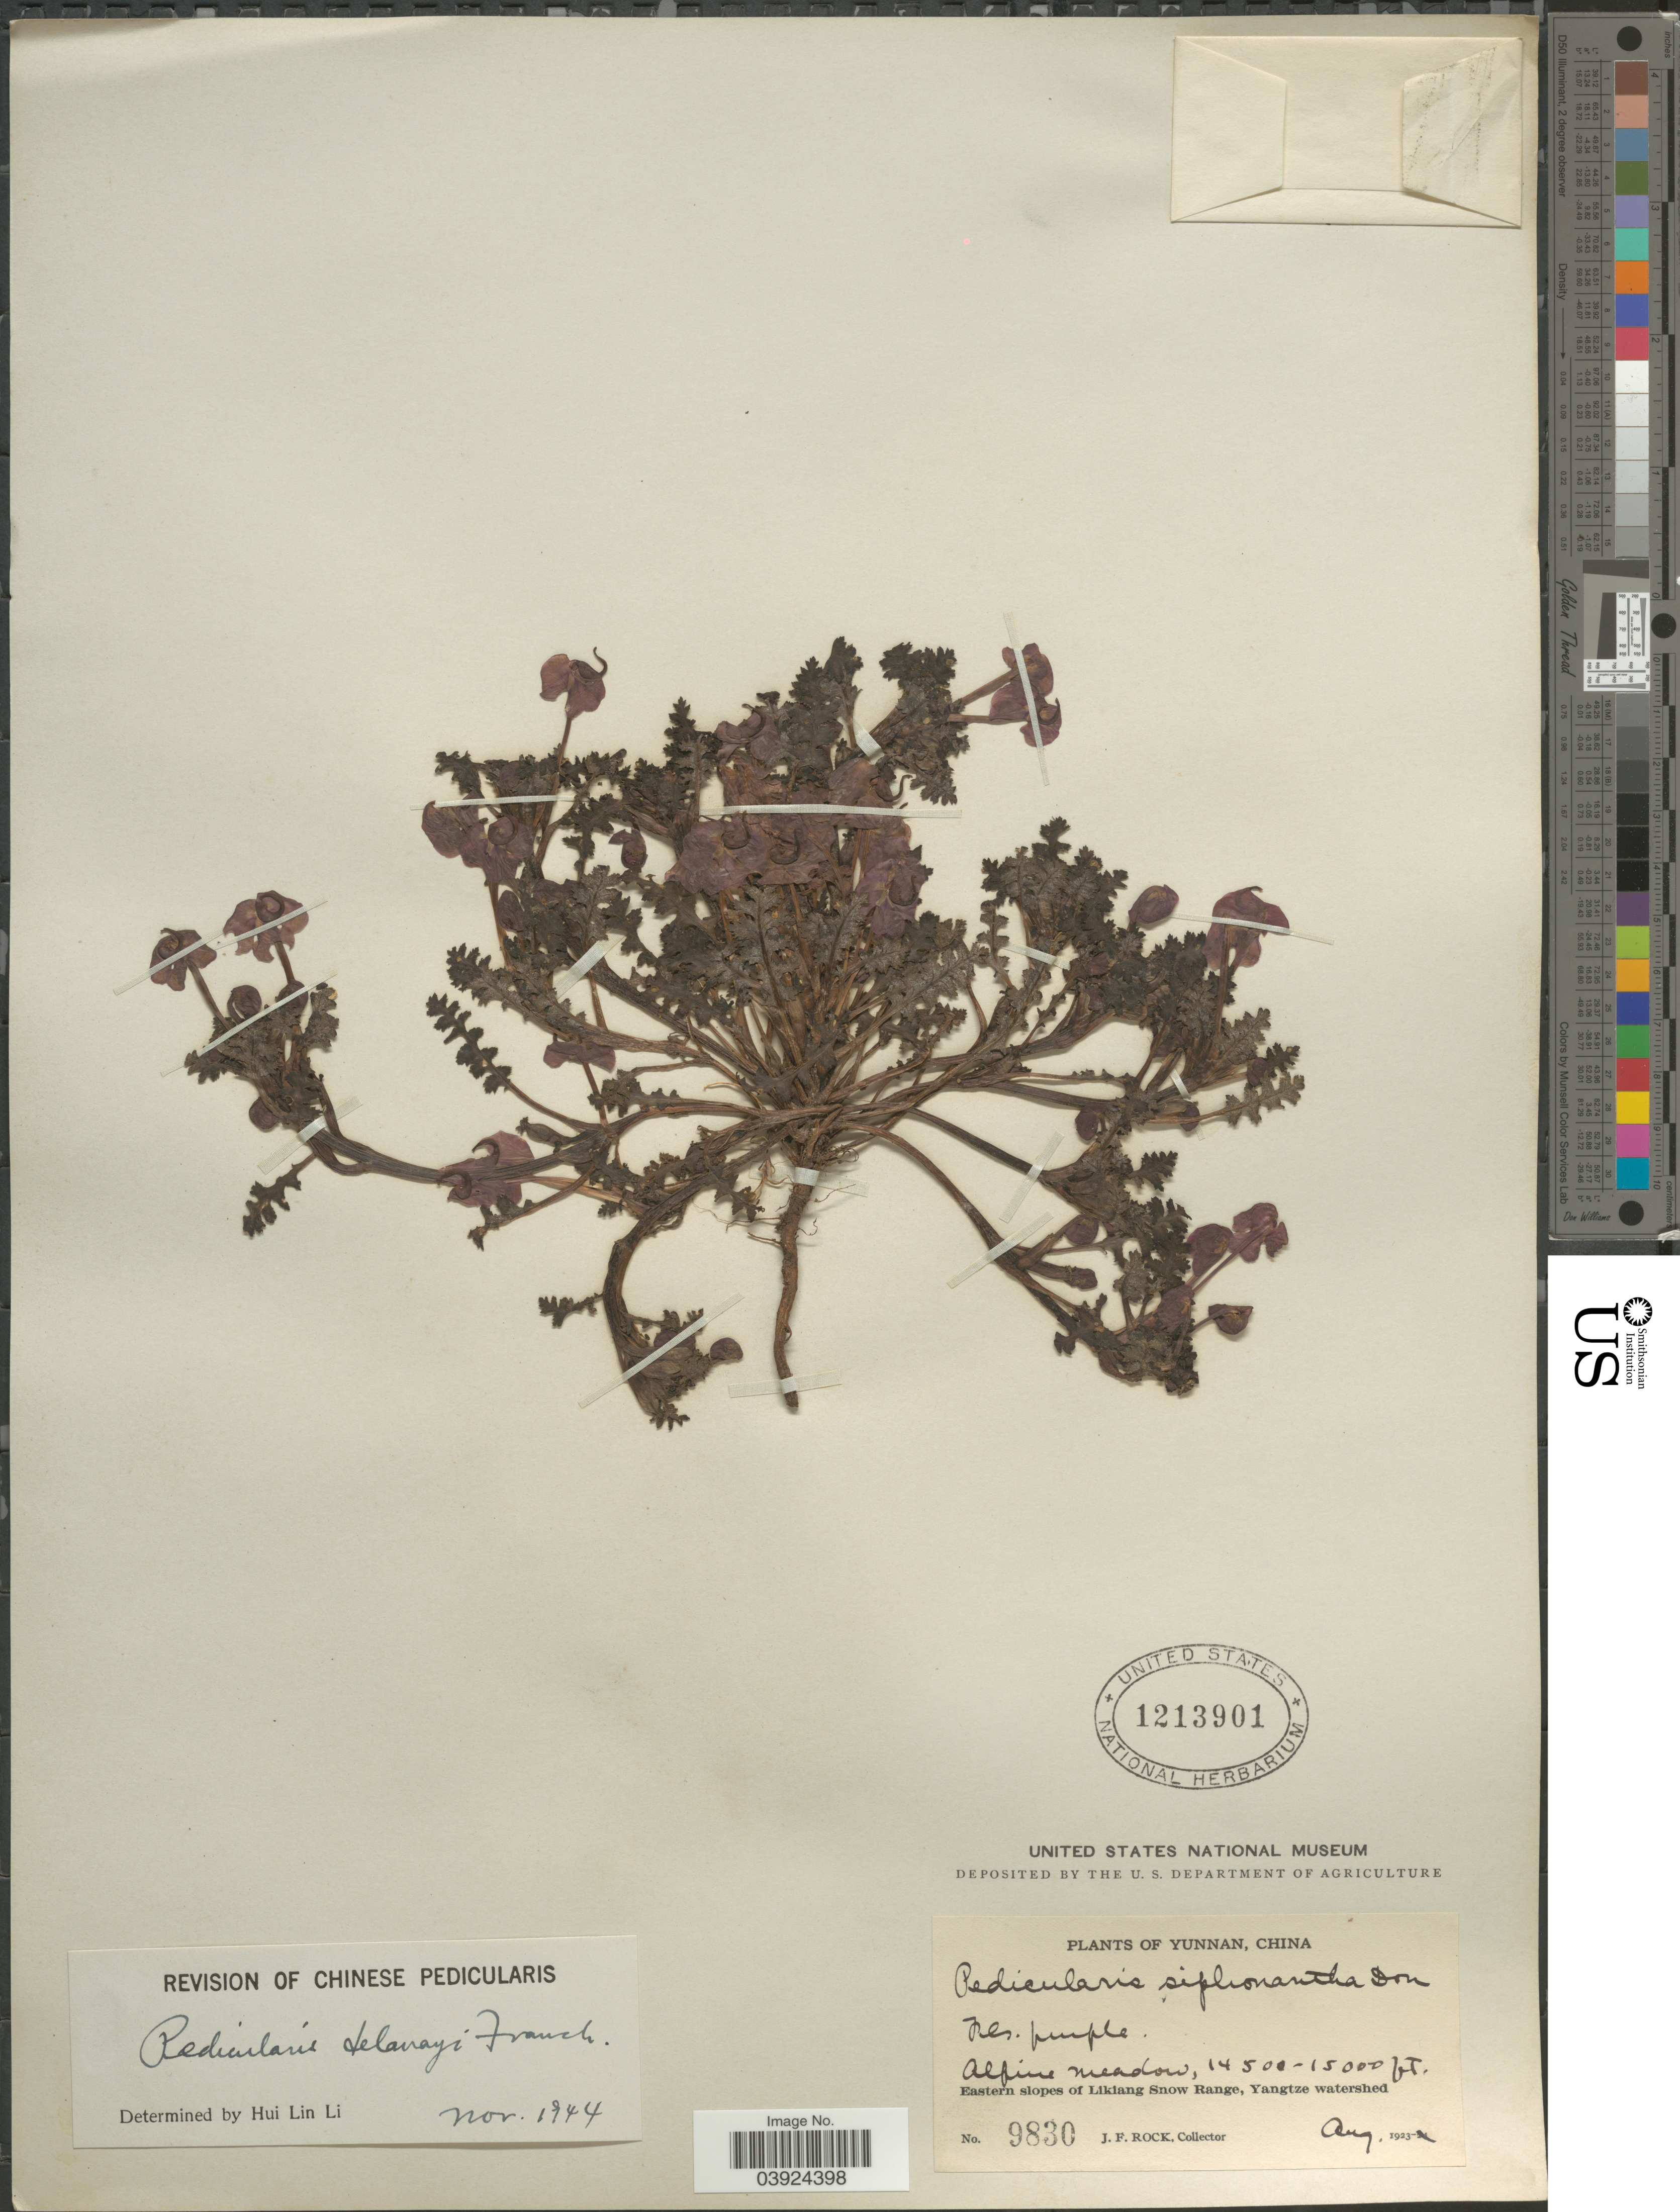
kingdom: Plantae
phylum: Tracheophyta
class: Magnoliopsida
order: Lamiales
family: Orobanchaceae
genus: Pedicularis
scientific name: Pedicularis delavayi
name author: Franch. ex Maxim.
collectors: J. Rock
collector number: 9830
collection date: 1923-08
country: China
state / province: Yunnan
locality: Eastern slopes of Likiang Snow Range, Yangtze watershed.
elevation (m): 4420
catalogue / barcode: US 1213901